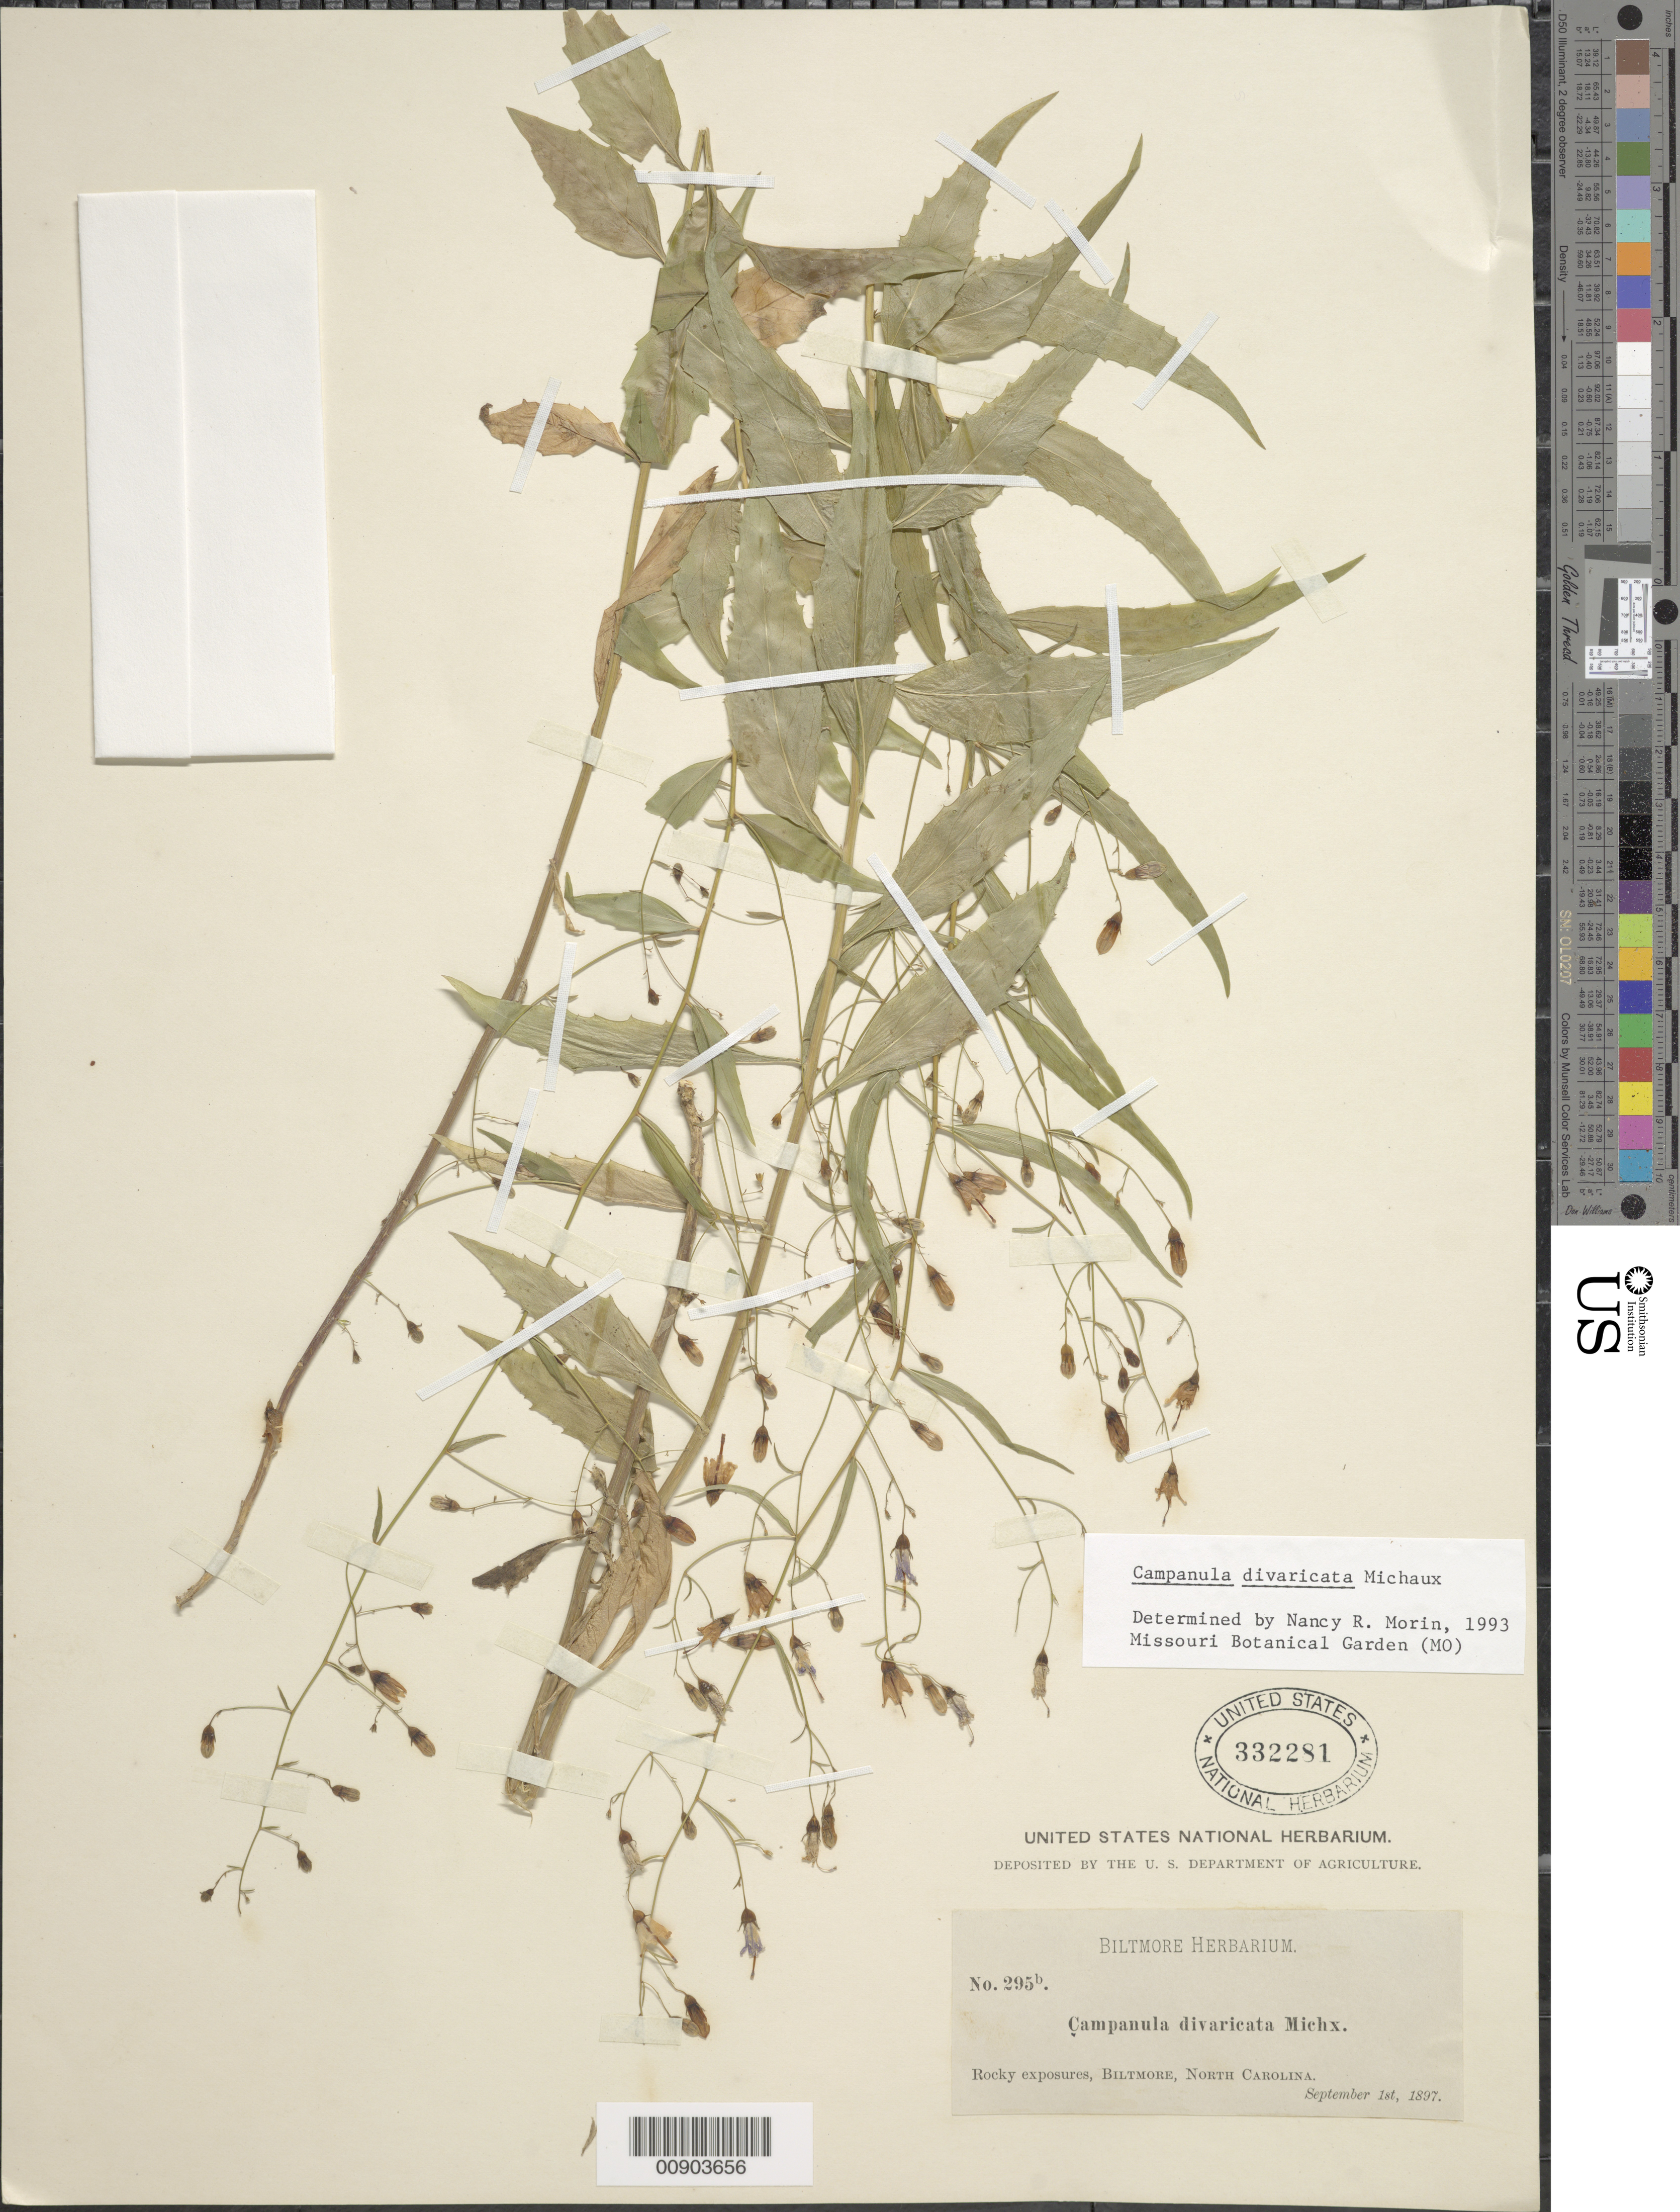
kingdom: Plantae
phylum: Tracheophyta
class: Magnoliopsida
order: Asterales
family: Campanulaceae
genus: Campanula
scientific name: Campanula divaricata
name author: Michx.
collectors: ex herb. Biltmore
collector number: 295b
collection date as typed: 1 Sep 1897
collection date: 1897-09-01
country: United States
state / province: North Carolina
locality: Biltmore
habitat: Rocky exposures.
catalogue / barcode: US 332281